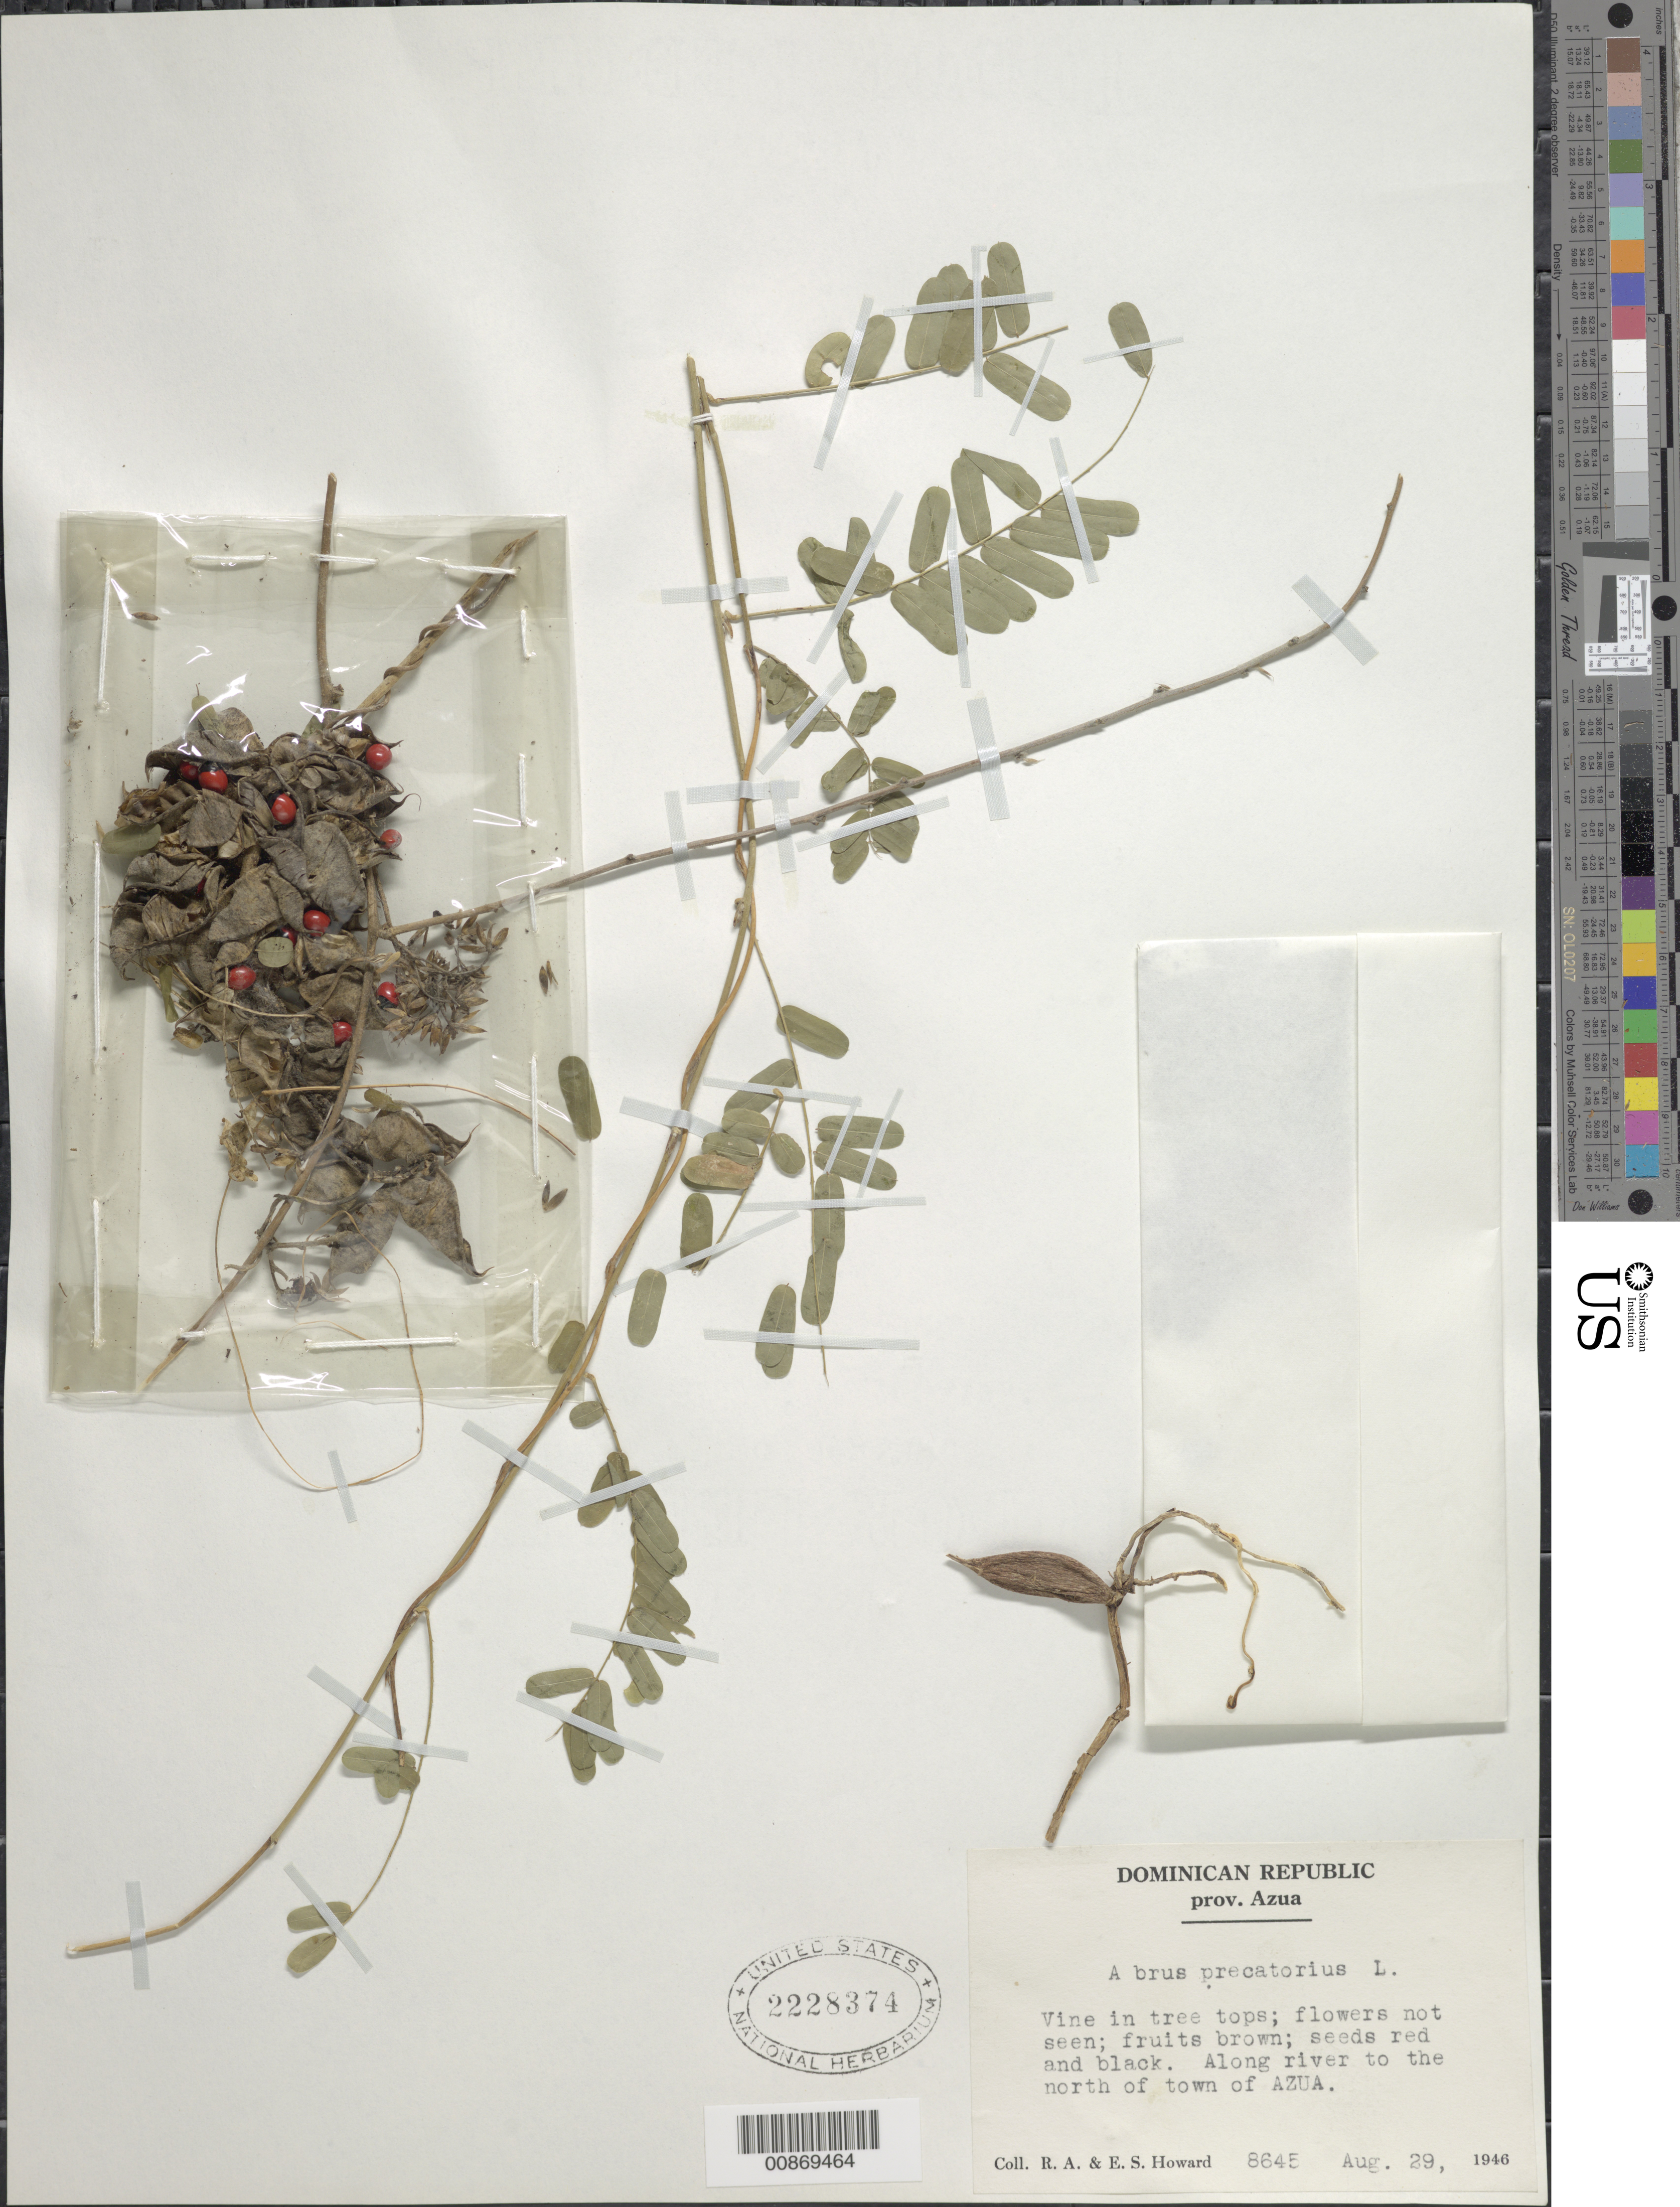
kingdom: Plantae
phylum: Tracheophyta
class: Magnoliopsida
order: Fabales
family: Fabaceae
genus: Abrus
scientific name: Abrus precatorius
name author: L.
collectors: R. A. Howard & E. S. Howard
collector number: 8645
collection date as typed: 29 Aug 1946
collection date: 1946-08-29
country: Dominican Republic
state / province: Azua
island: Hispaniola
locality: Along river to the north of town of Azua.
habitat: In tree tops. Along river.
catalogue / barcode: US 2228374